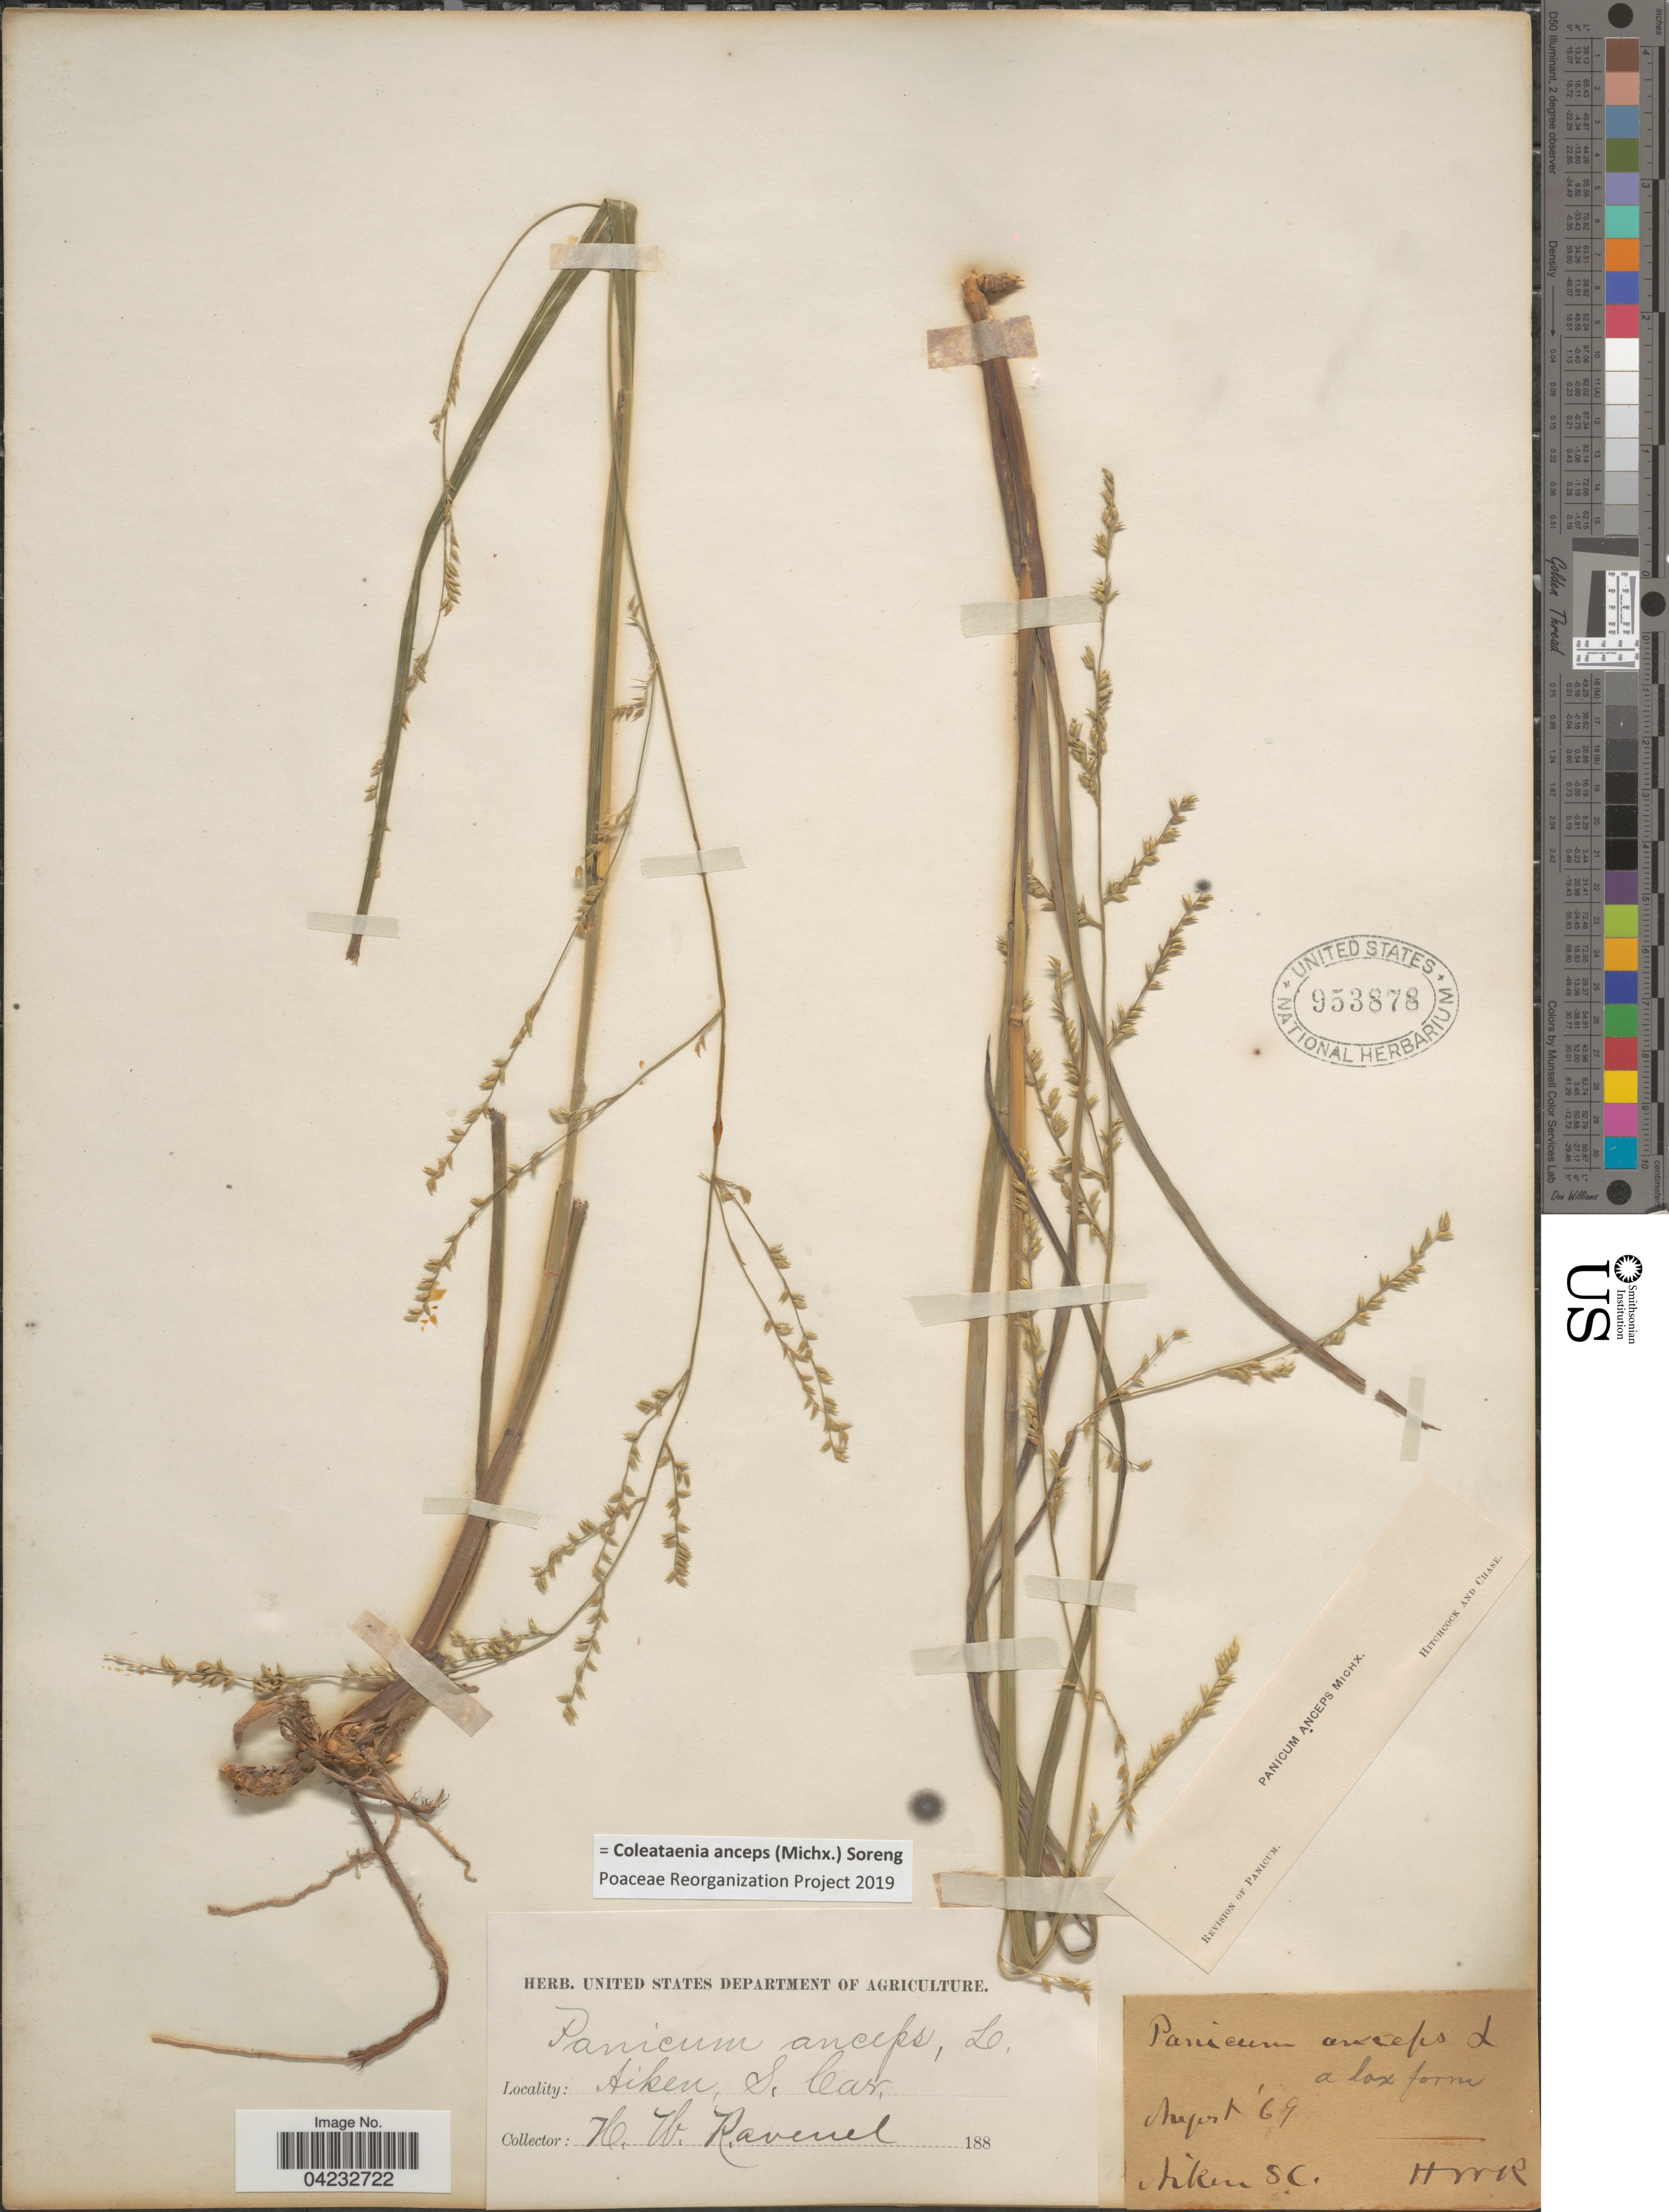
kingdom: Plantae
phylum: Tracheophyta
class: Liliopsida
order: Poales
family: Poaceae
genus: Coleataenia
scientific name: Coleataenia anceps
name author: (Michx.) Soreng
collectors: H. Ravenel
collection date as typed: Transcribed d/m/y: /8/69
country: United States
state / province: South Carolina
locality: Aiken.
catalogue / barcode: US 953878